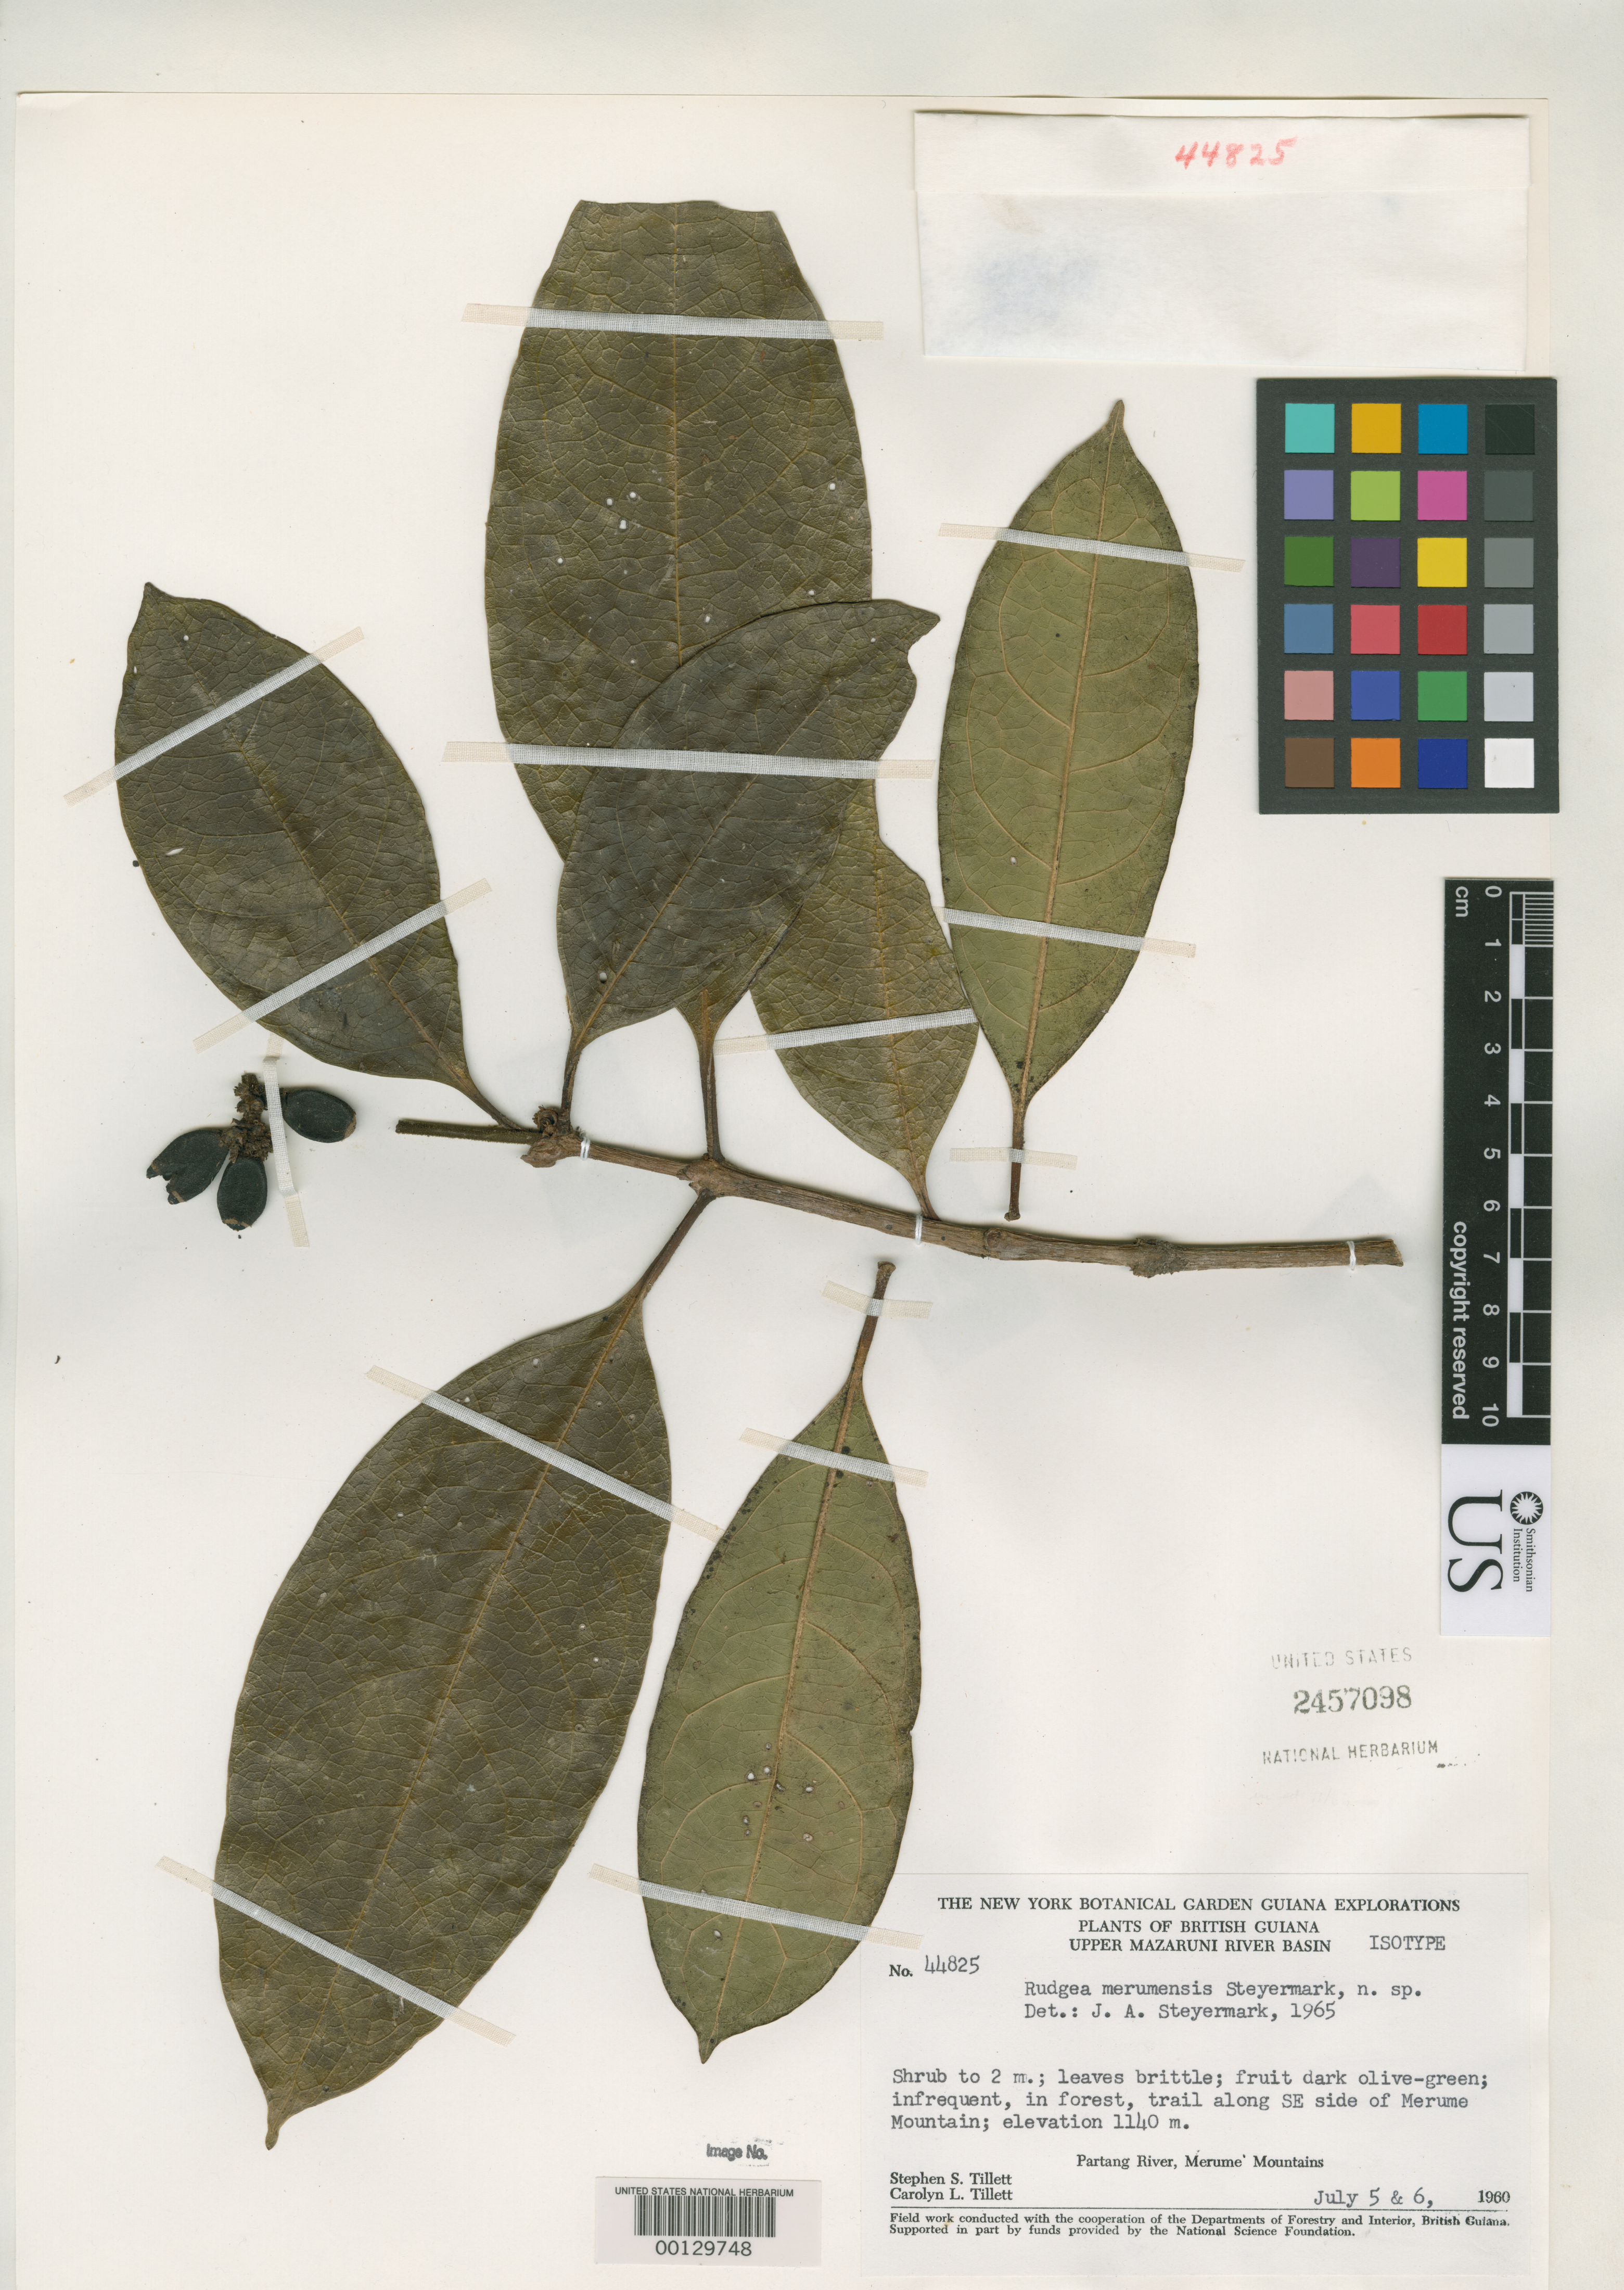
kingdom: Plantae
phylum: Tracheophyta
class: Magnoliopsida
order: Gentianales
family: Rubiaceae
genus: Rudgea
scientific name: Rudgea merumensis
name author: Steyerm.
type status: Isotype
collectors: S. S. Tillett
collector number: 44825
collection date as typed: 05 Jul 1960 and 06 Jul 1960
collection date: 1960-07-05,1960-07-06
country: Guyana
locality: Merrume Mountain.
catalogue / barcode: US 2457098